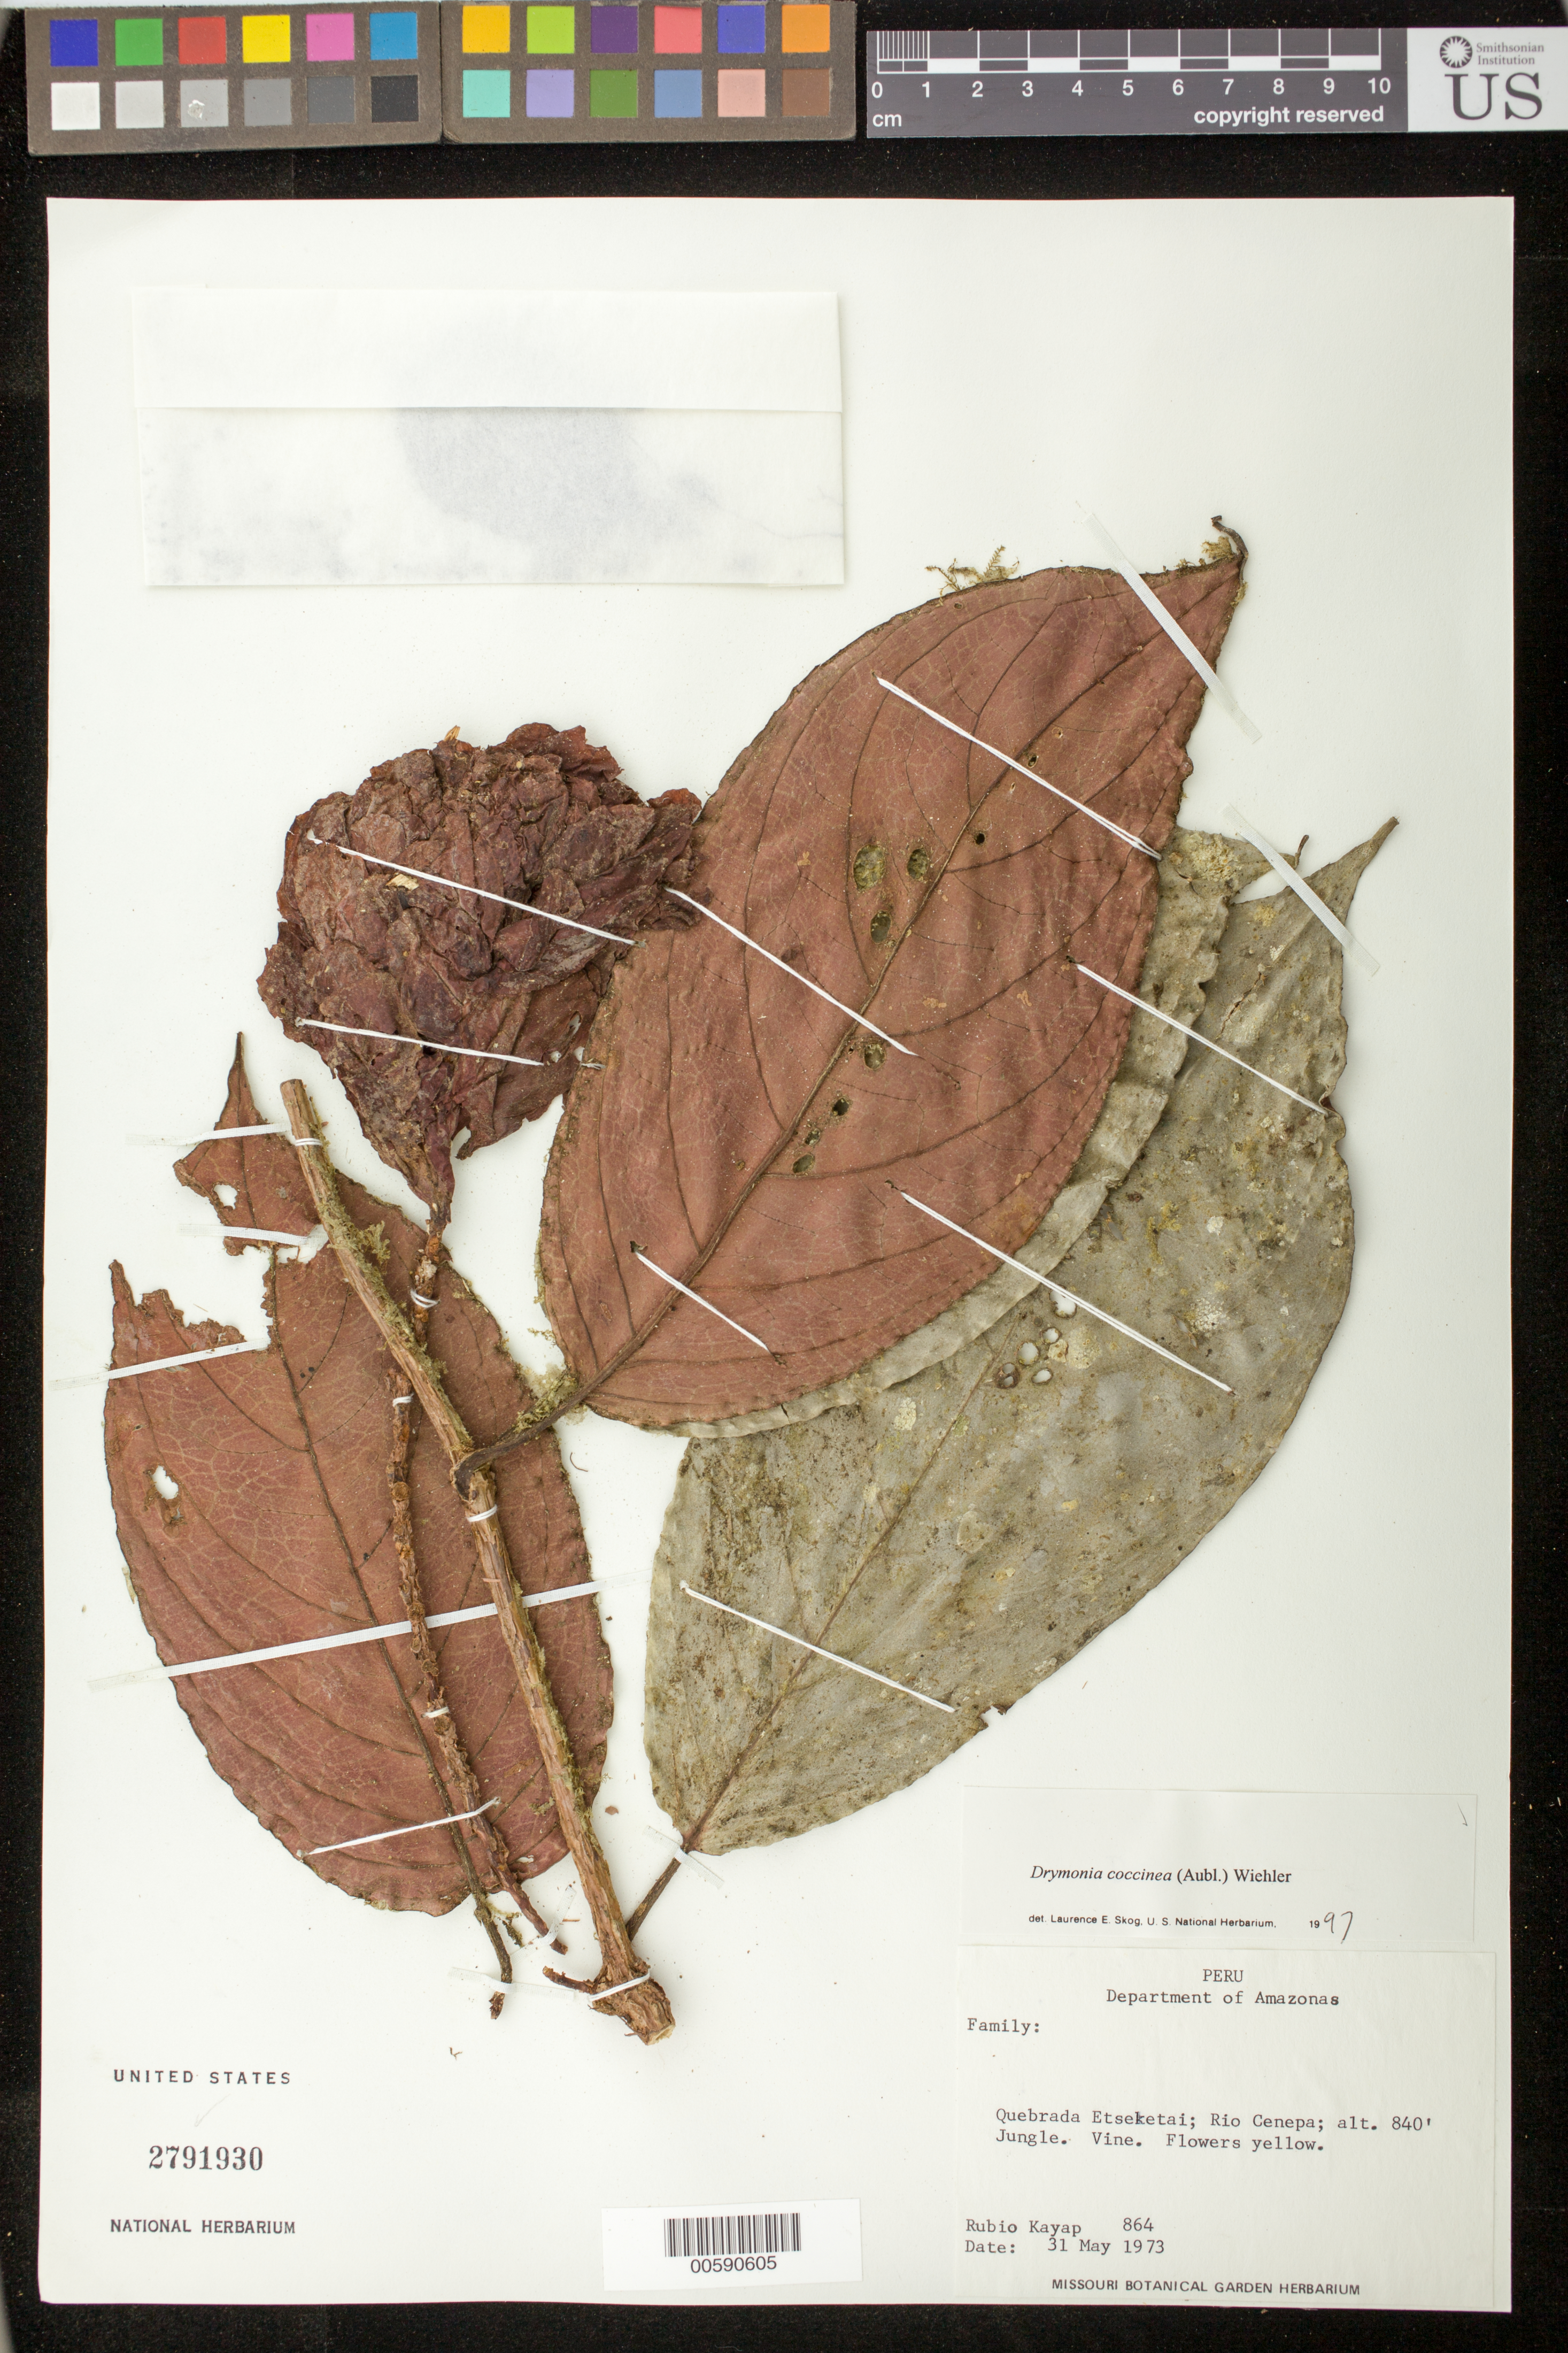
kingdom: Plantae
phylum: Tracheophyta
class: Magnoliopsida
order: Lamiales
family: Gesneriaceae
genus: Drymonia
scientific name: Drymonia coccinea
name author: (Aubl.) Wiehler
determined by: Skog, Laurence E.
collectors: R. Kayap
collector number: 864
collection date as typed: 31 May 1973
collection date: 1973-05-31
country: Peru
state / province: Amazonas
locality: Quebrada Etseketai, Rio Cenepa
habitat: Jungle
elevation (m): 256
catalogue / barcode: US 2791930